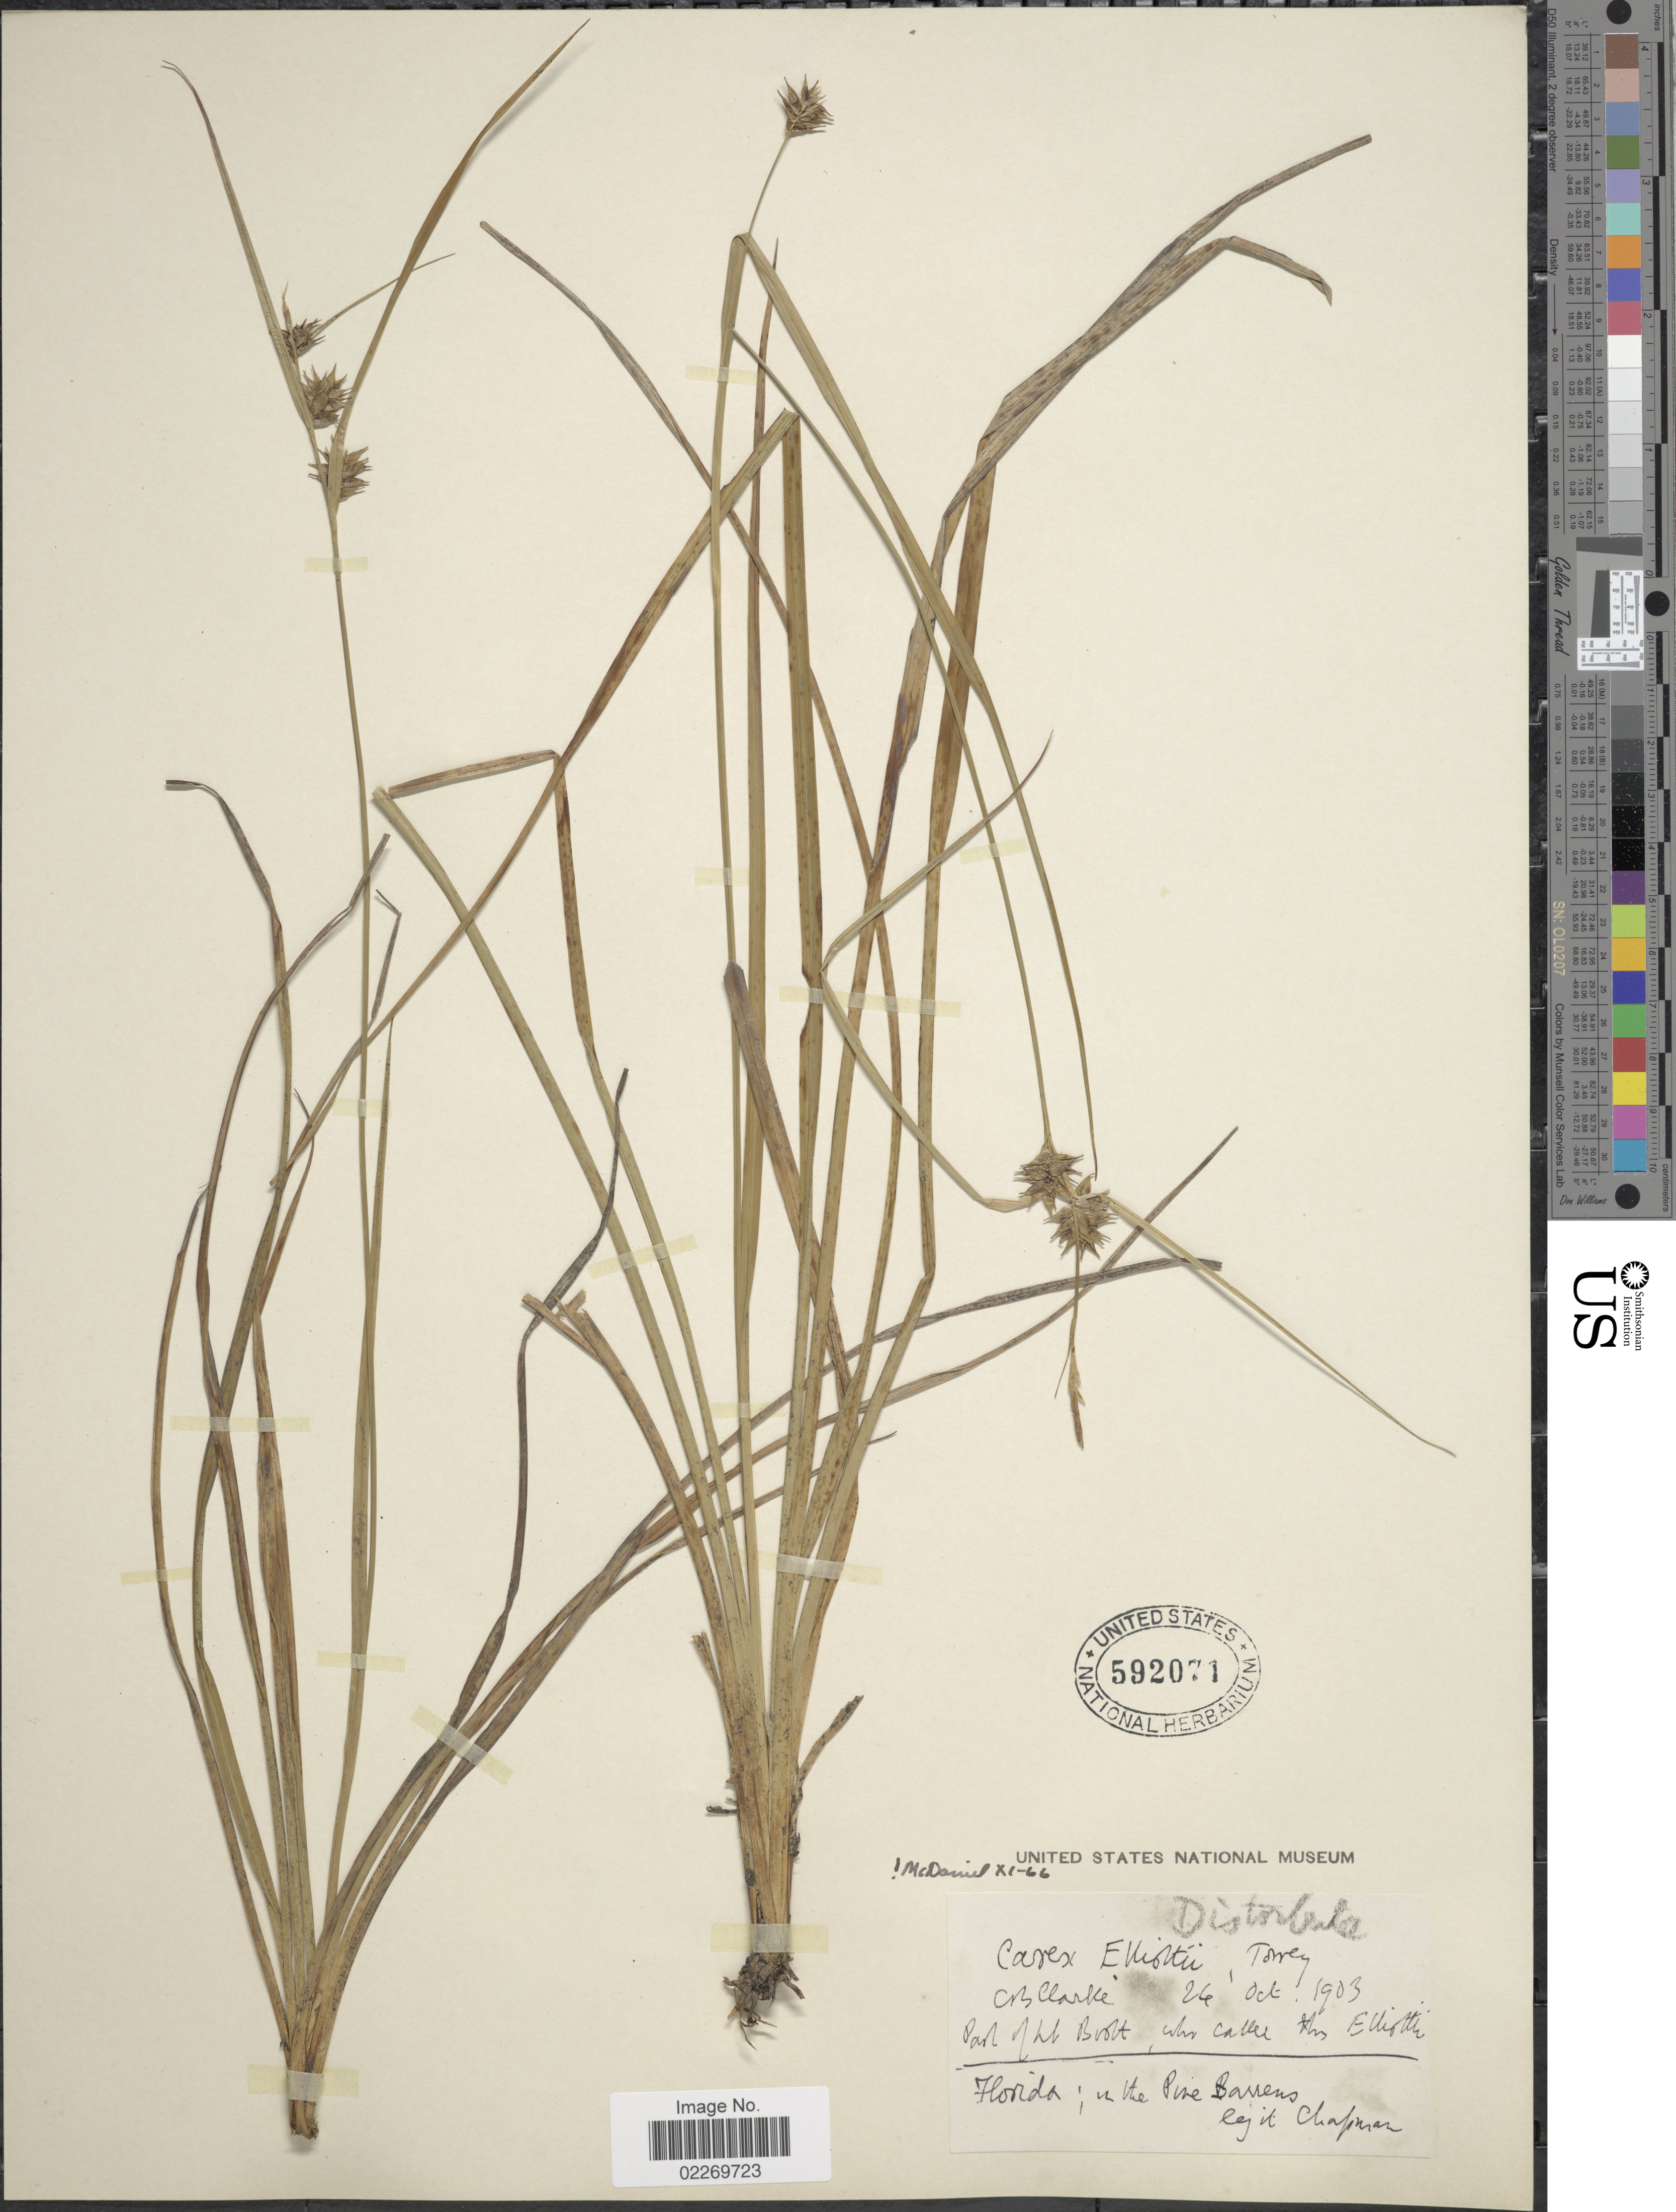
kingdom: Plantae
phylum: Tracheophyta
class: Liliopsida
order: Poales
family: Cyperaceae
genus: Carex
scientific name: Carex elliottii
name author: Schwein. & Torr.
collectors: A. Chapman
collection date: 1903-10-26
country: United States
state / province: Florida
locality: In the Pine Barrens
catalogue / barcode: US 592071